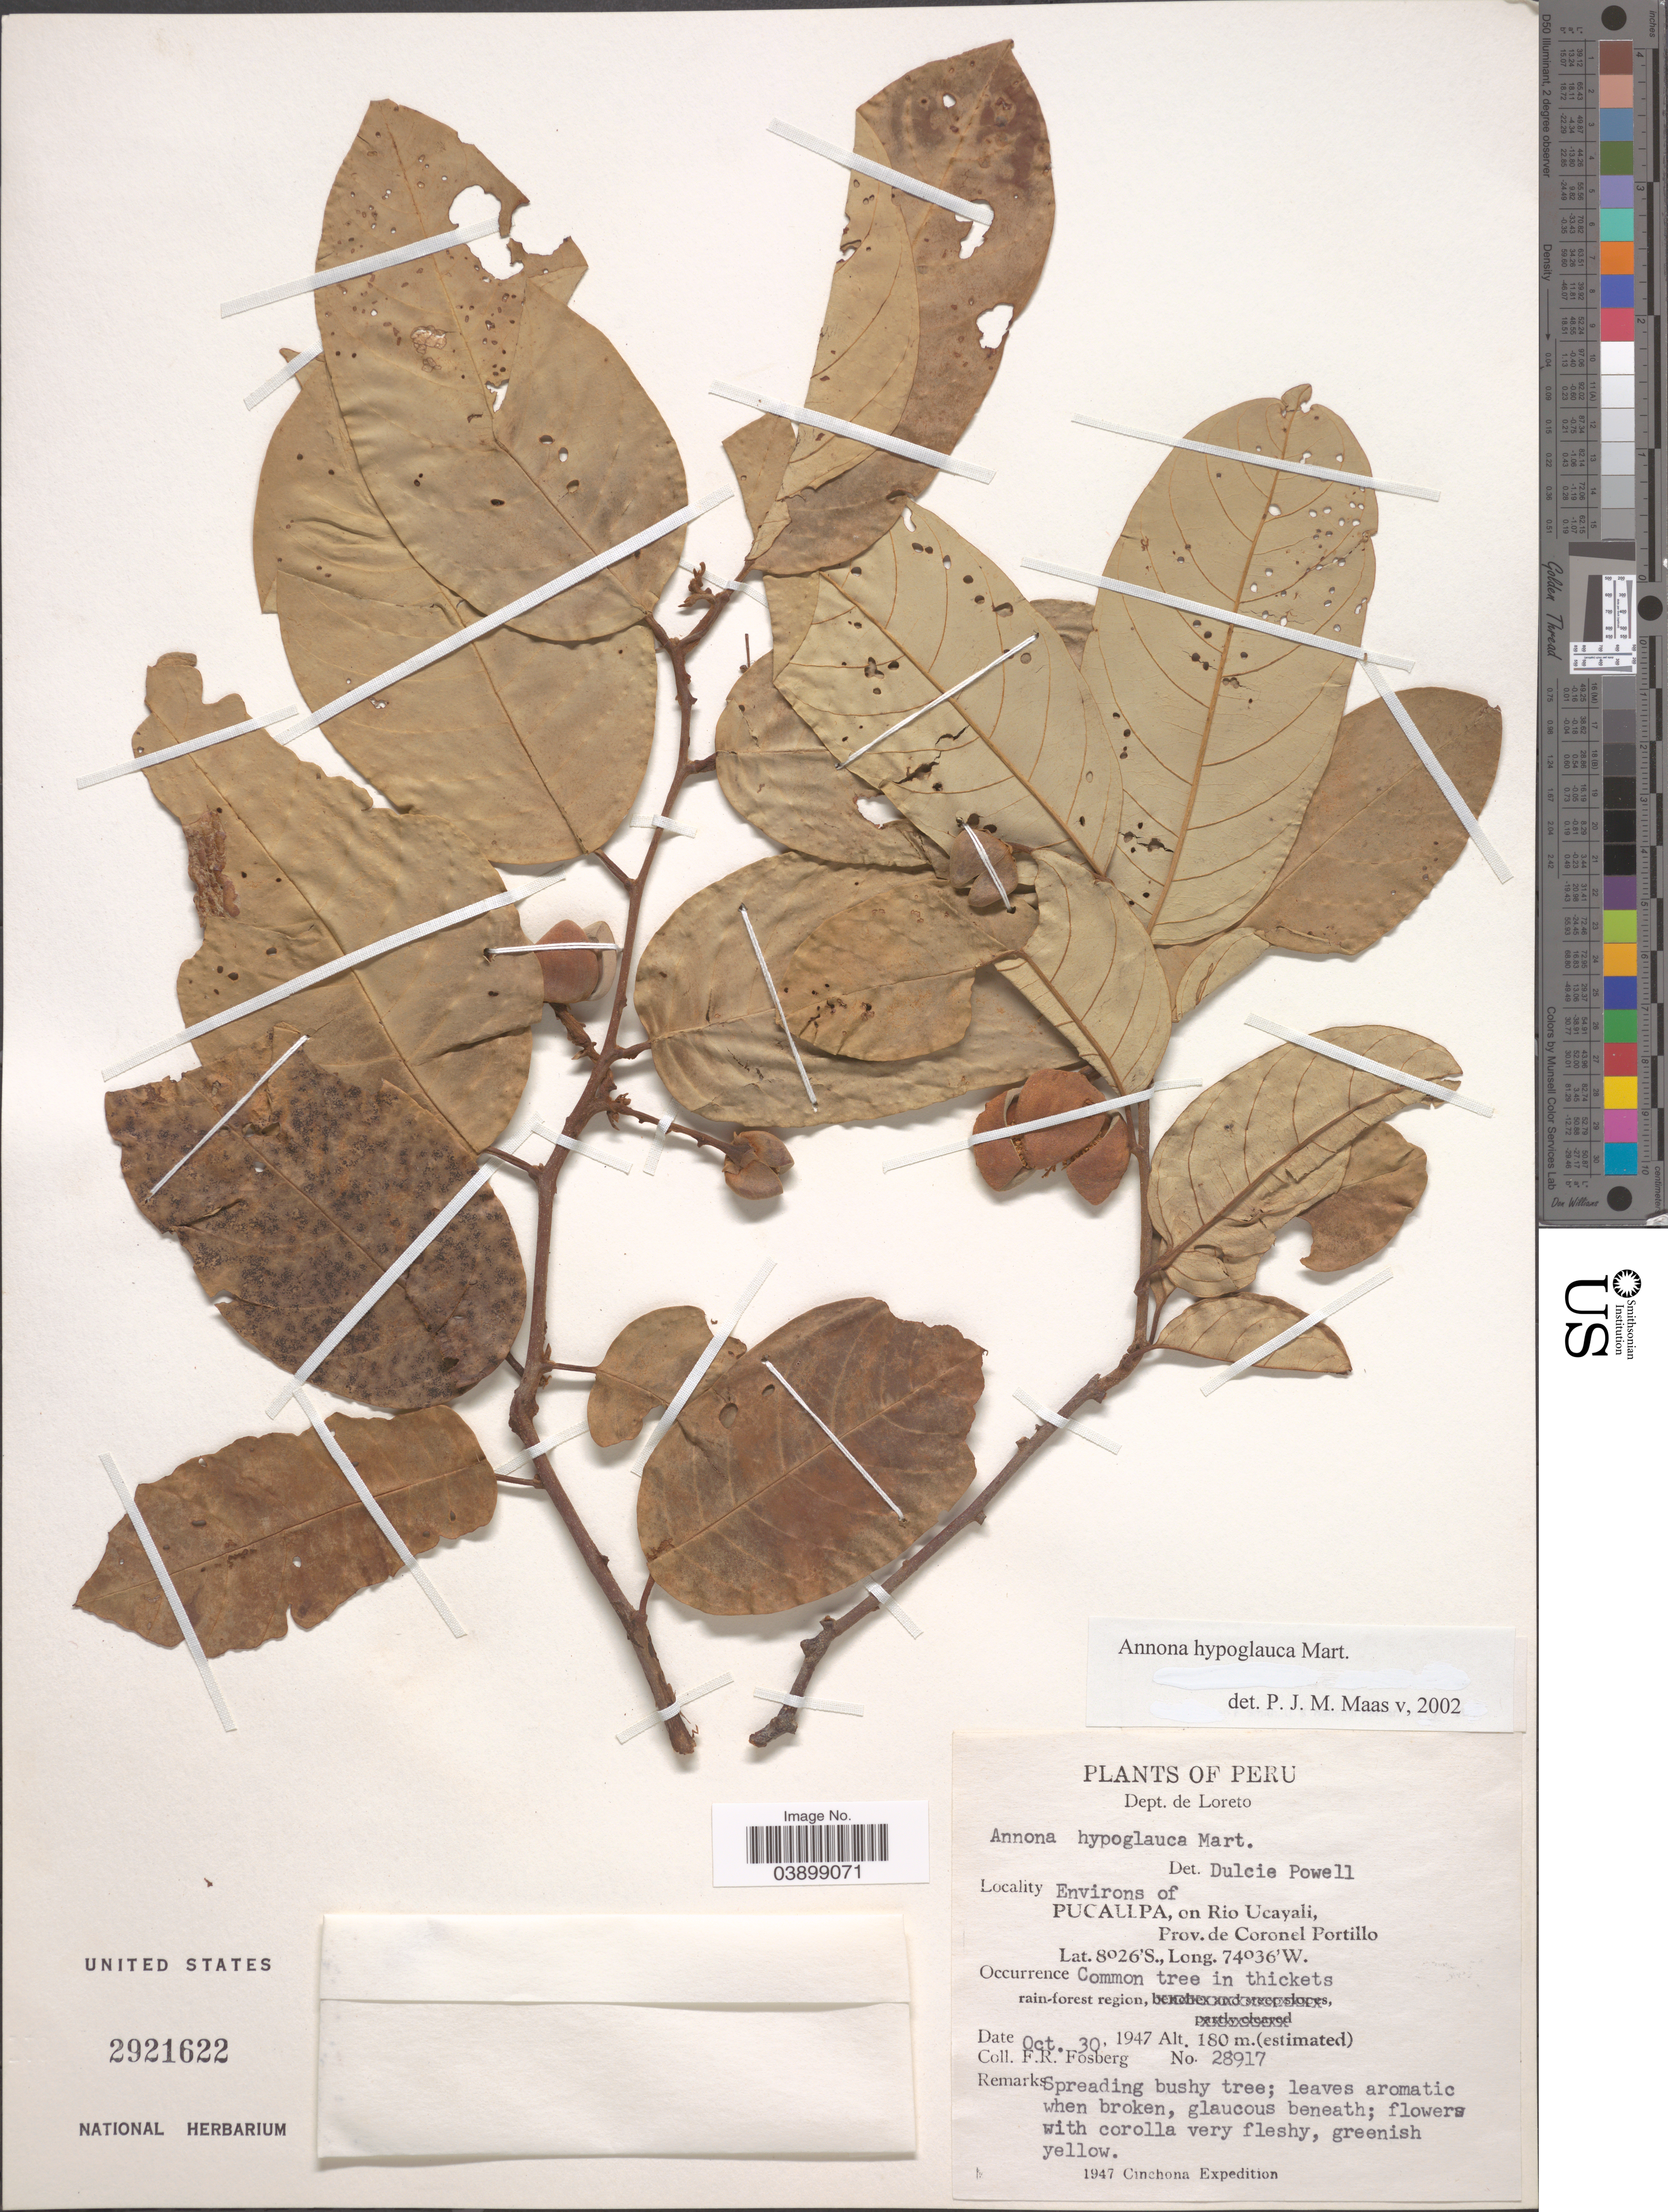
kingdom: Plantae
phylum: Tracheophyta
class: Magnoliopsida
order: Magnoliales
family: Annonaceae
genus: Annona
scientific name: Annona hypoglauca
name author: Mart.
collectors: F. R. Fosberg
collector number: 28917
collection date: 1947-10-30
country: Peru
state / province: Loreto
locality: Dept. de Loreto. Environs of Pucallpa, on Rio Ucayali. Prov. de Coronel Portillo.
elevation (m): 180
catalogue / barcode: US 2921622